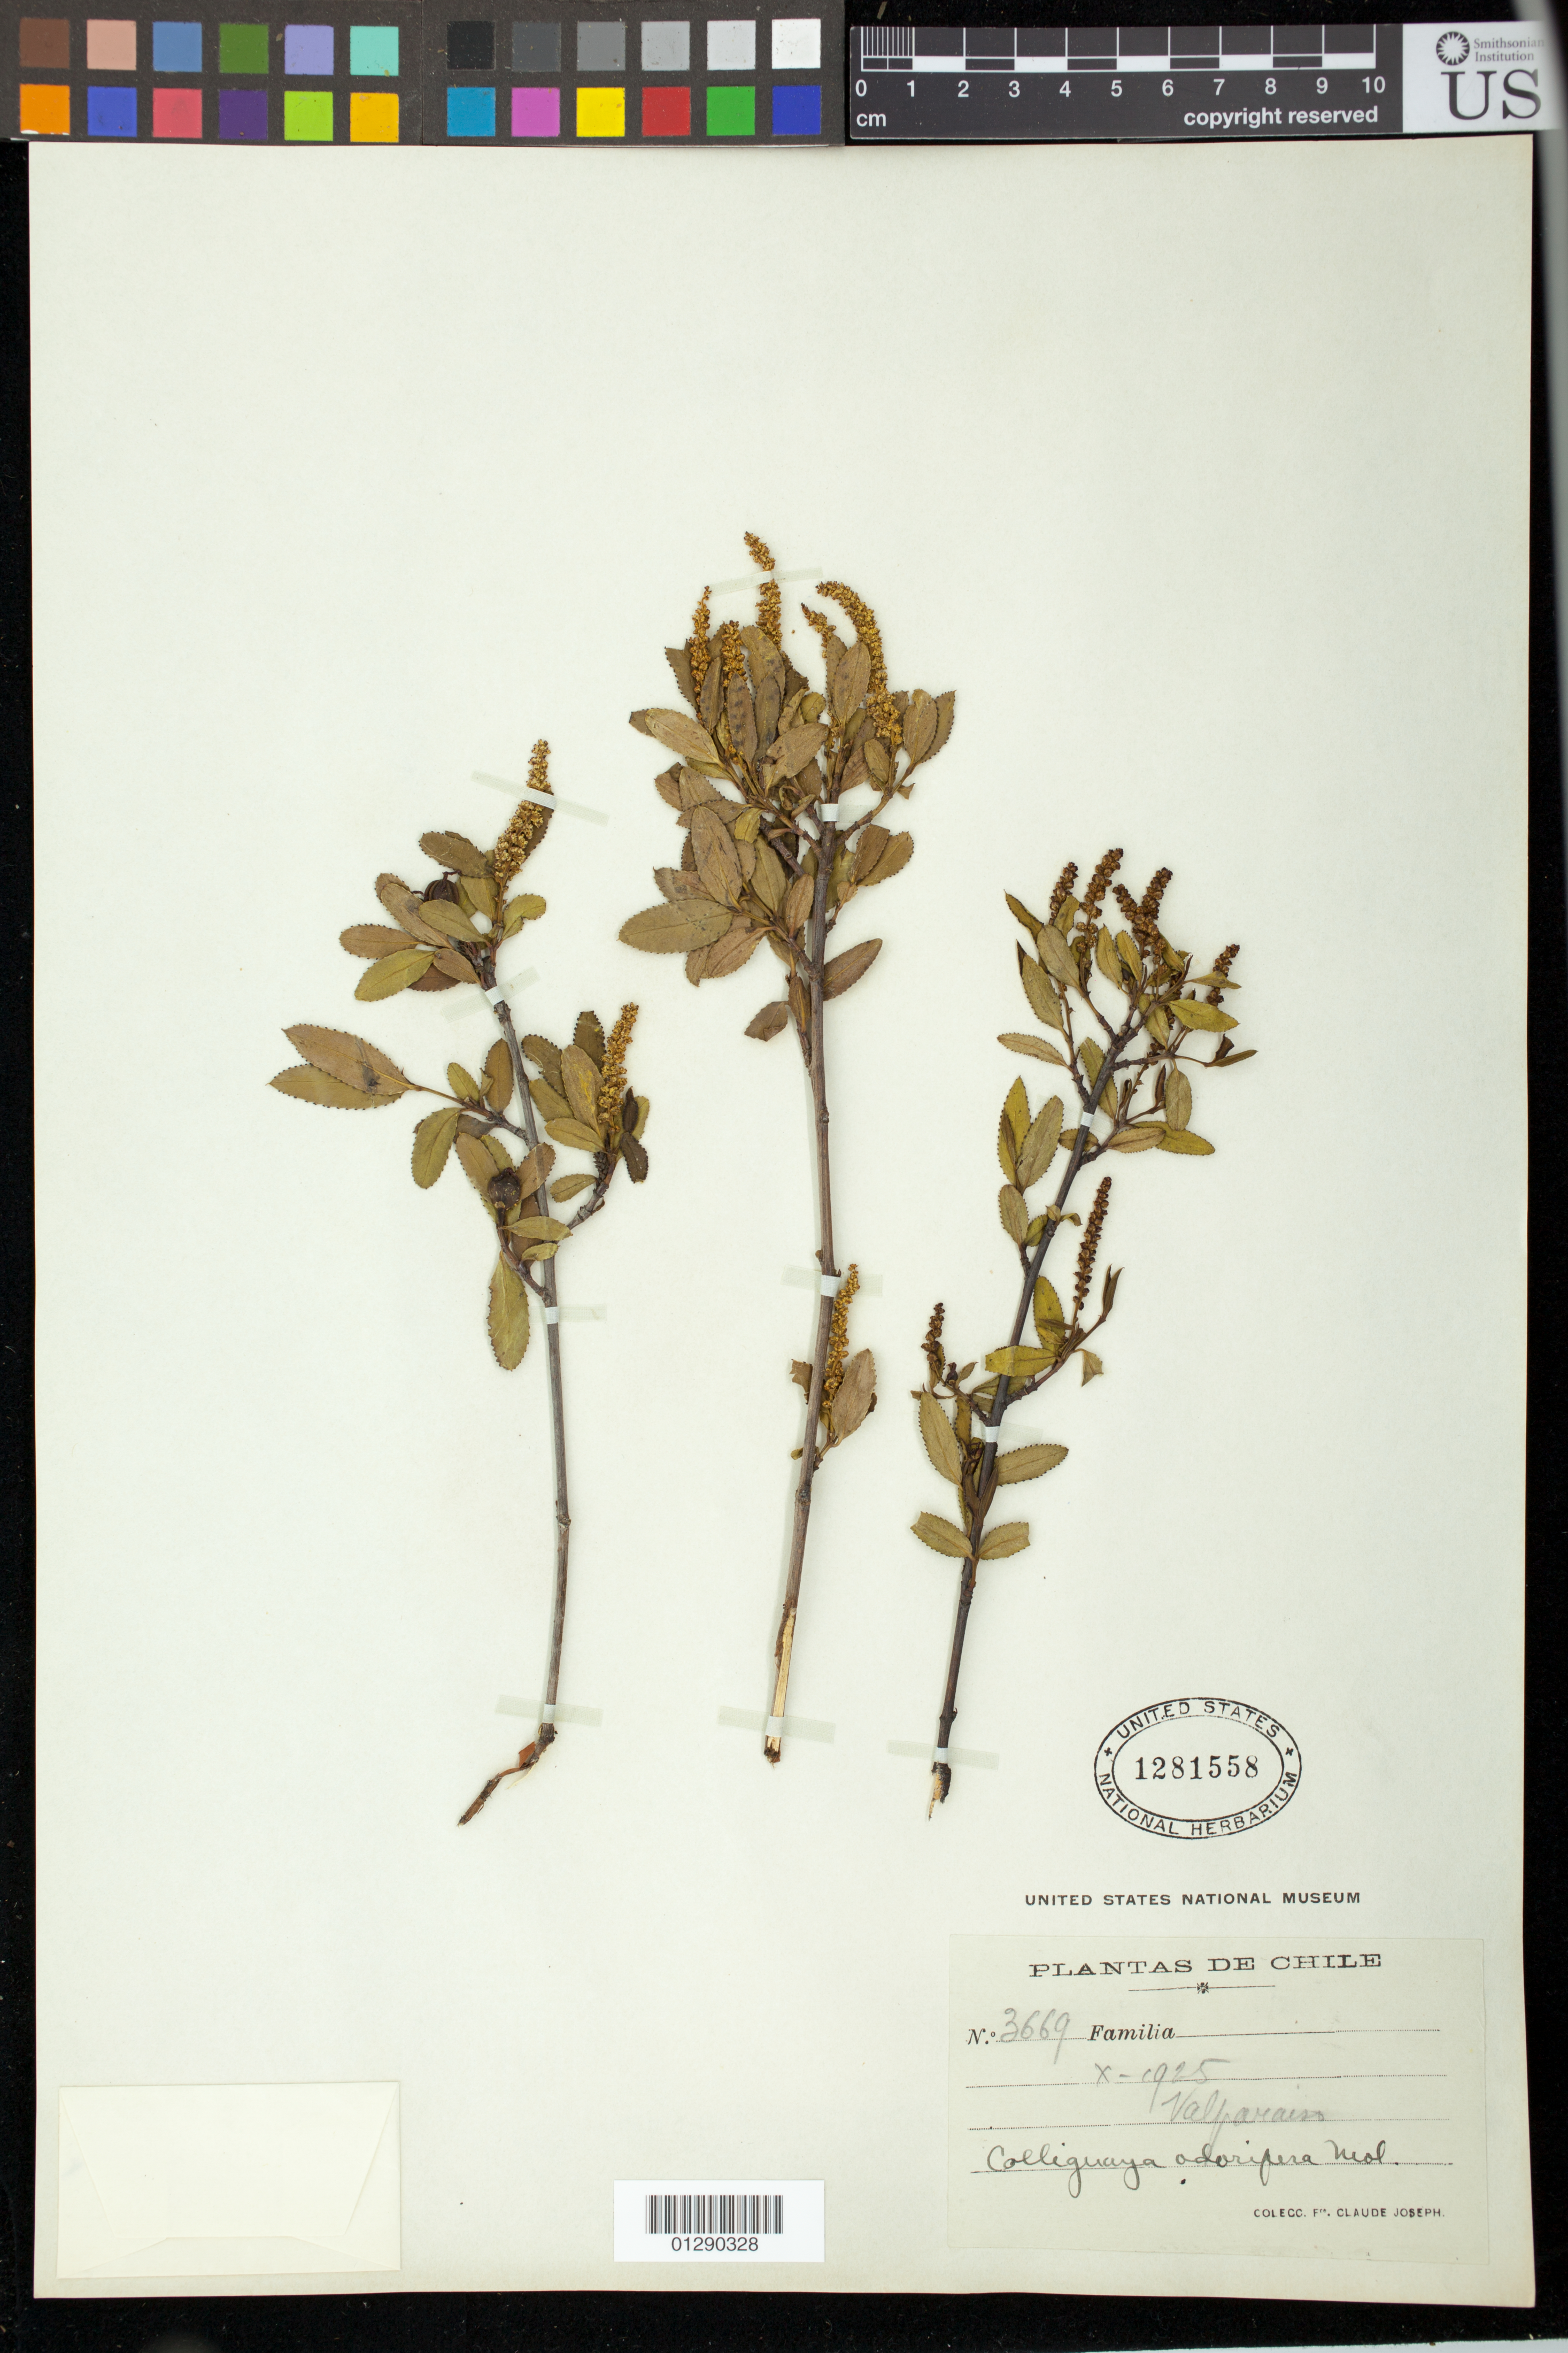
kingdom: Plantae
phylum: Tracheophyta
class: Magnoliopsida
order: Malpighiales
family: Euphorbiaceae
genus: Colliguaja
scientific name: Colliguaja odorifera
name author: Molina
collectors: Bro. Claude-Joseph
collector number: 3669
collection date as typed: Oct 1925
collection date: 1925-10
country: Chile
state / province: Valparaíso (V)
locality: Valparaiso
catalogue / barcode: US 1281558